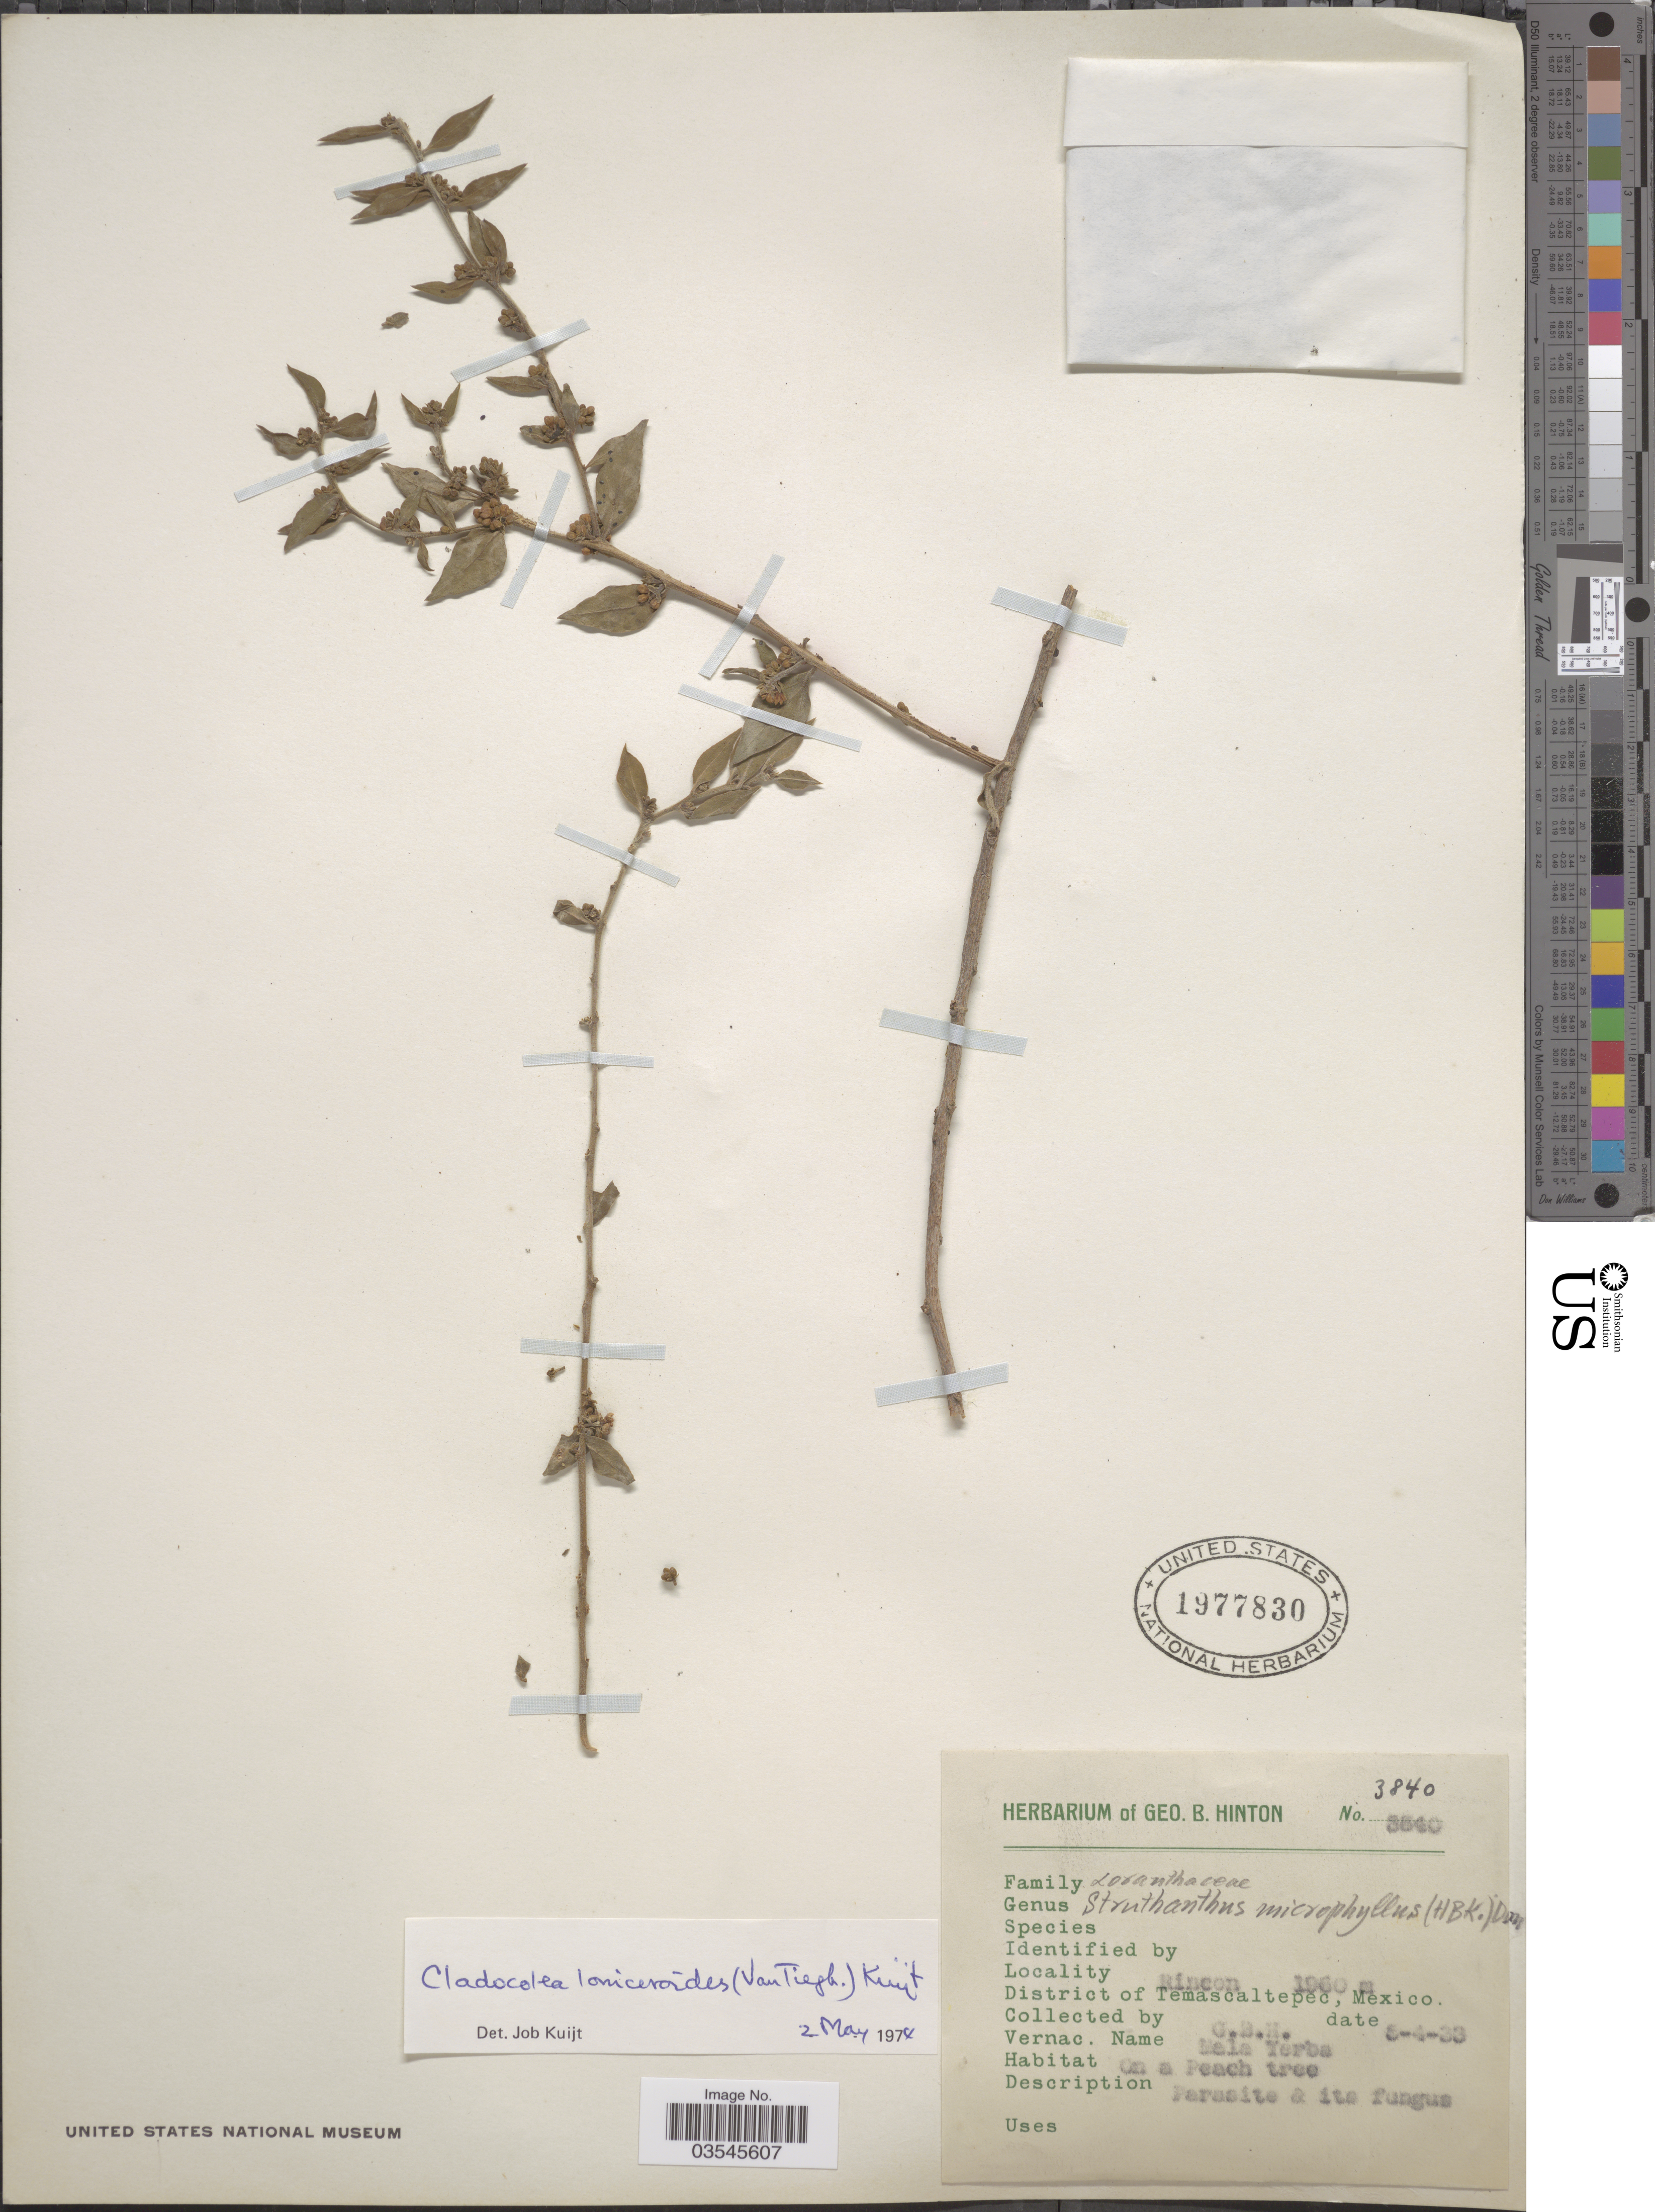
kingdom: Plantae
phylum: Tracheophyta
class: Magnoliopsida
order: Santalales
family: Loranthaceae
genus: Cladocolea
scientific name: Cladocolea loniceroides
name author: (Tiegh.) Kuijt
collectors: G. B. Hinton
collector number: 3840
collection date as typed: Transcribed d/m/y: 5/4/33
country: Mexico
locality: Rincon. District of Temascaltepec.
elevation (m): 1960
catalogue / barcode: US 1977830